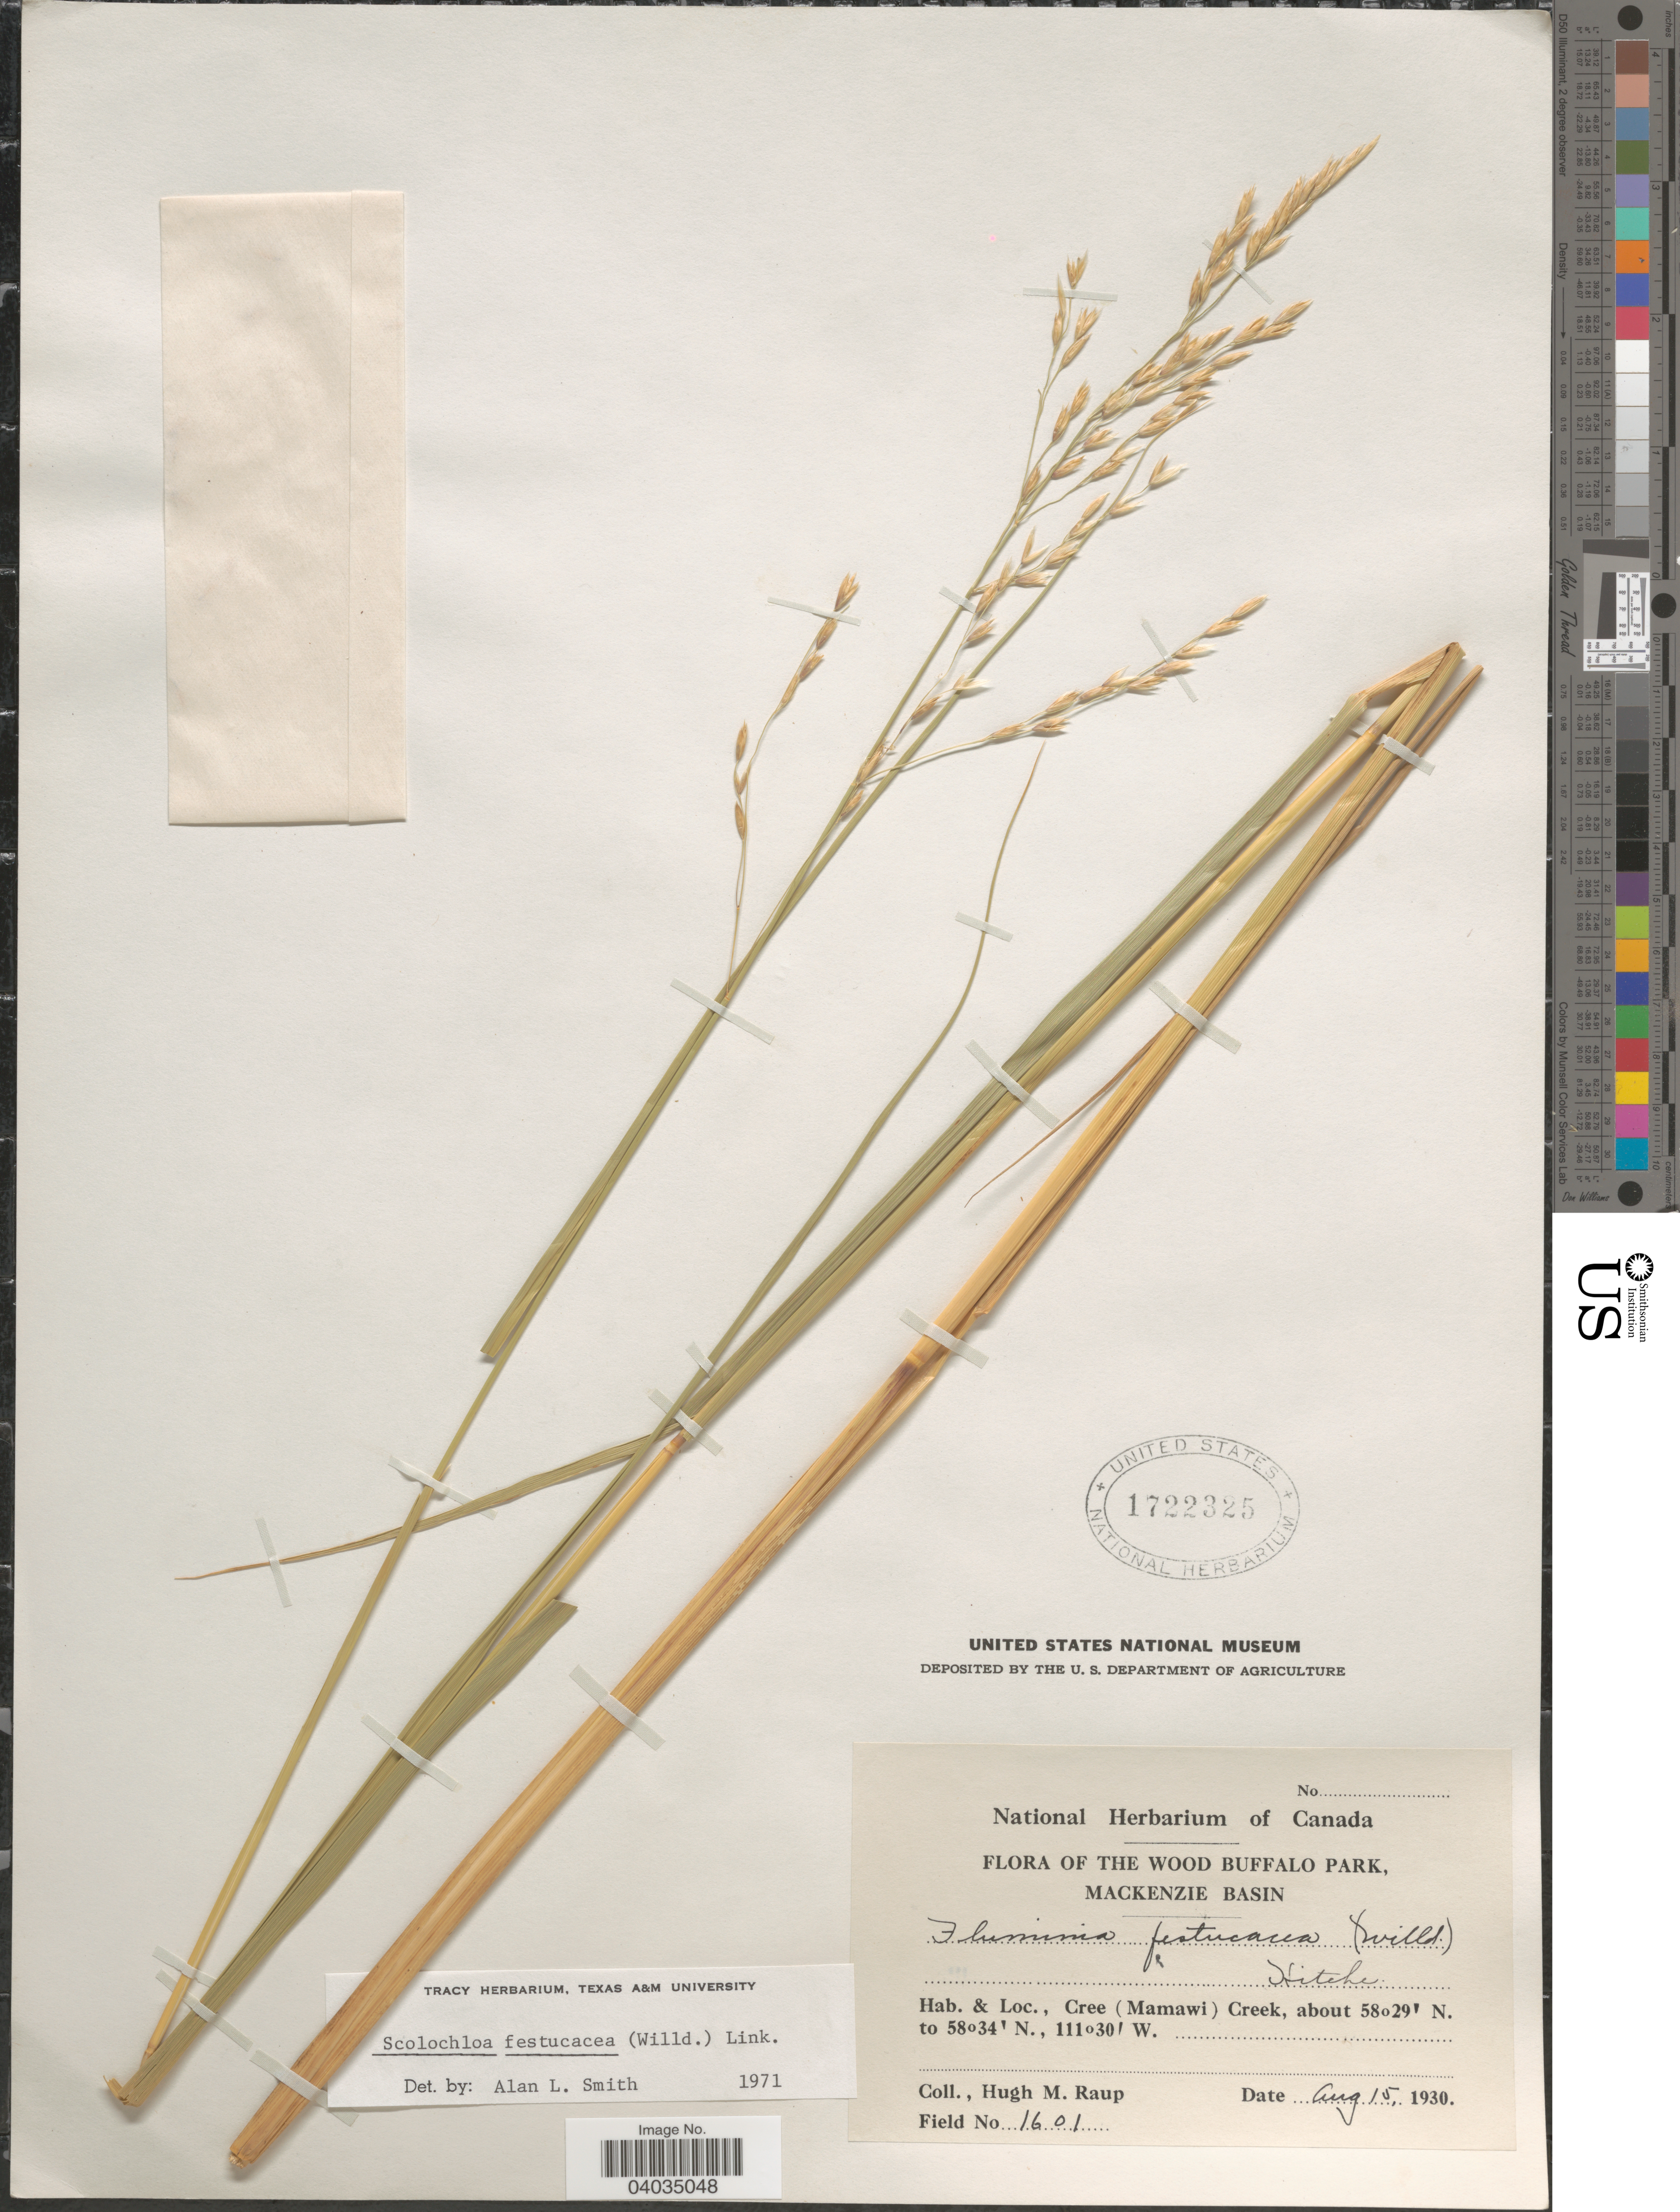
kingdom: Plantae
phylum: Tracheophyta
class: Liliopsida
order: Poales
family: Poaceae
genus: Scolochloa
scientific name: Scolochloa festucacea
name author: (Willd.) Link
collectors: H. Raup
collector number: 1601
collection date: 1930-08-15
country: Canada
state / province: Alberta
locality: The Wood Buffalo Park, Mackenzie Basin. Cree (Mamawi) Creek.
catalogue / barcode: US 1722325